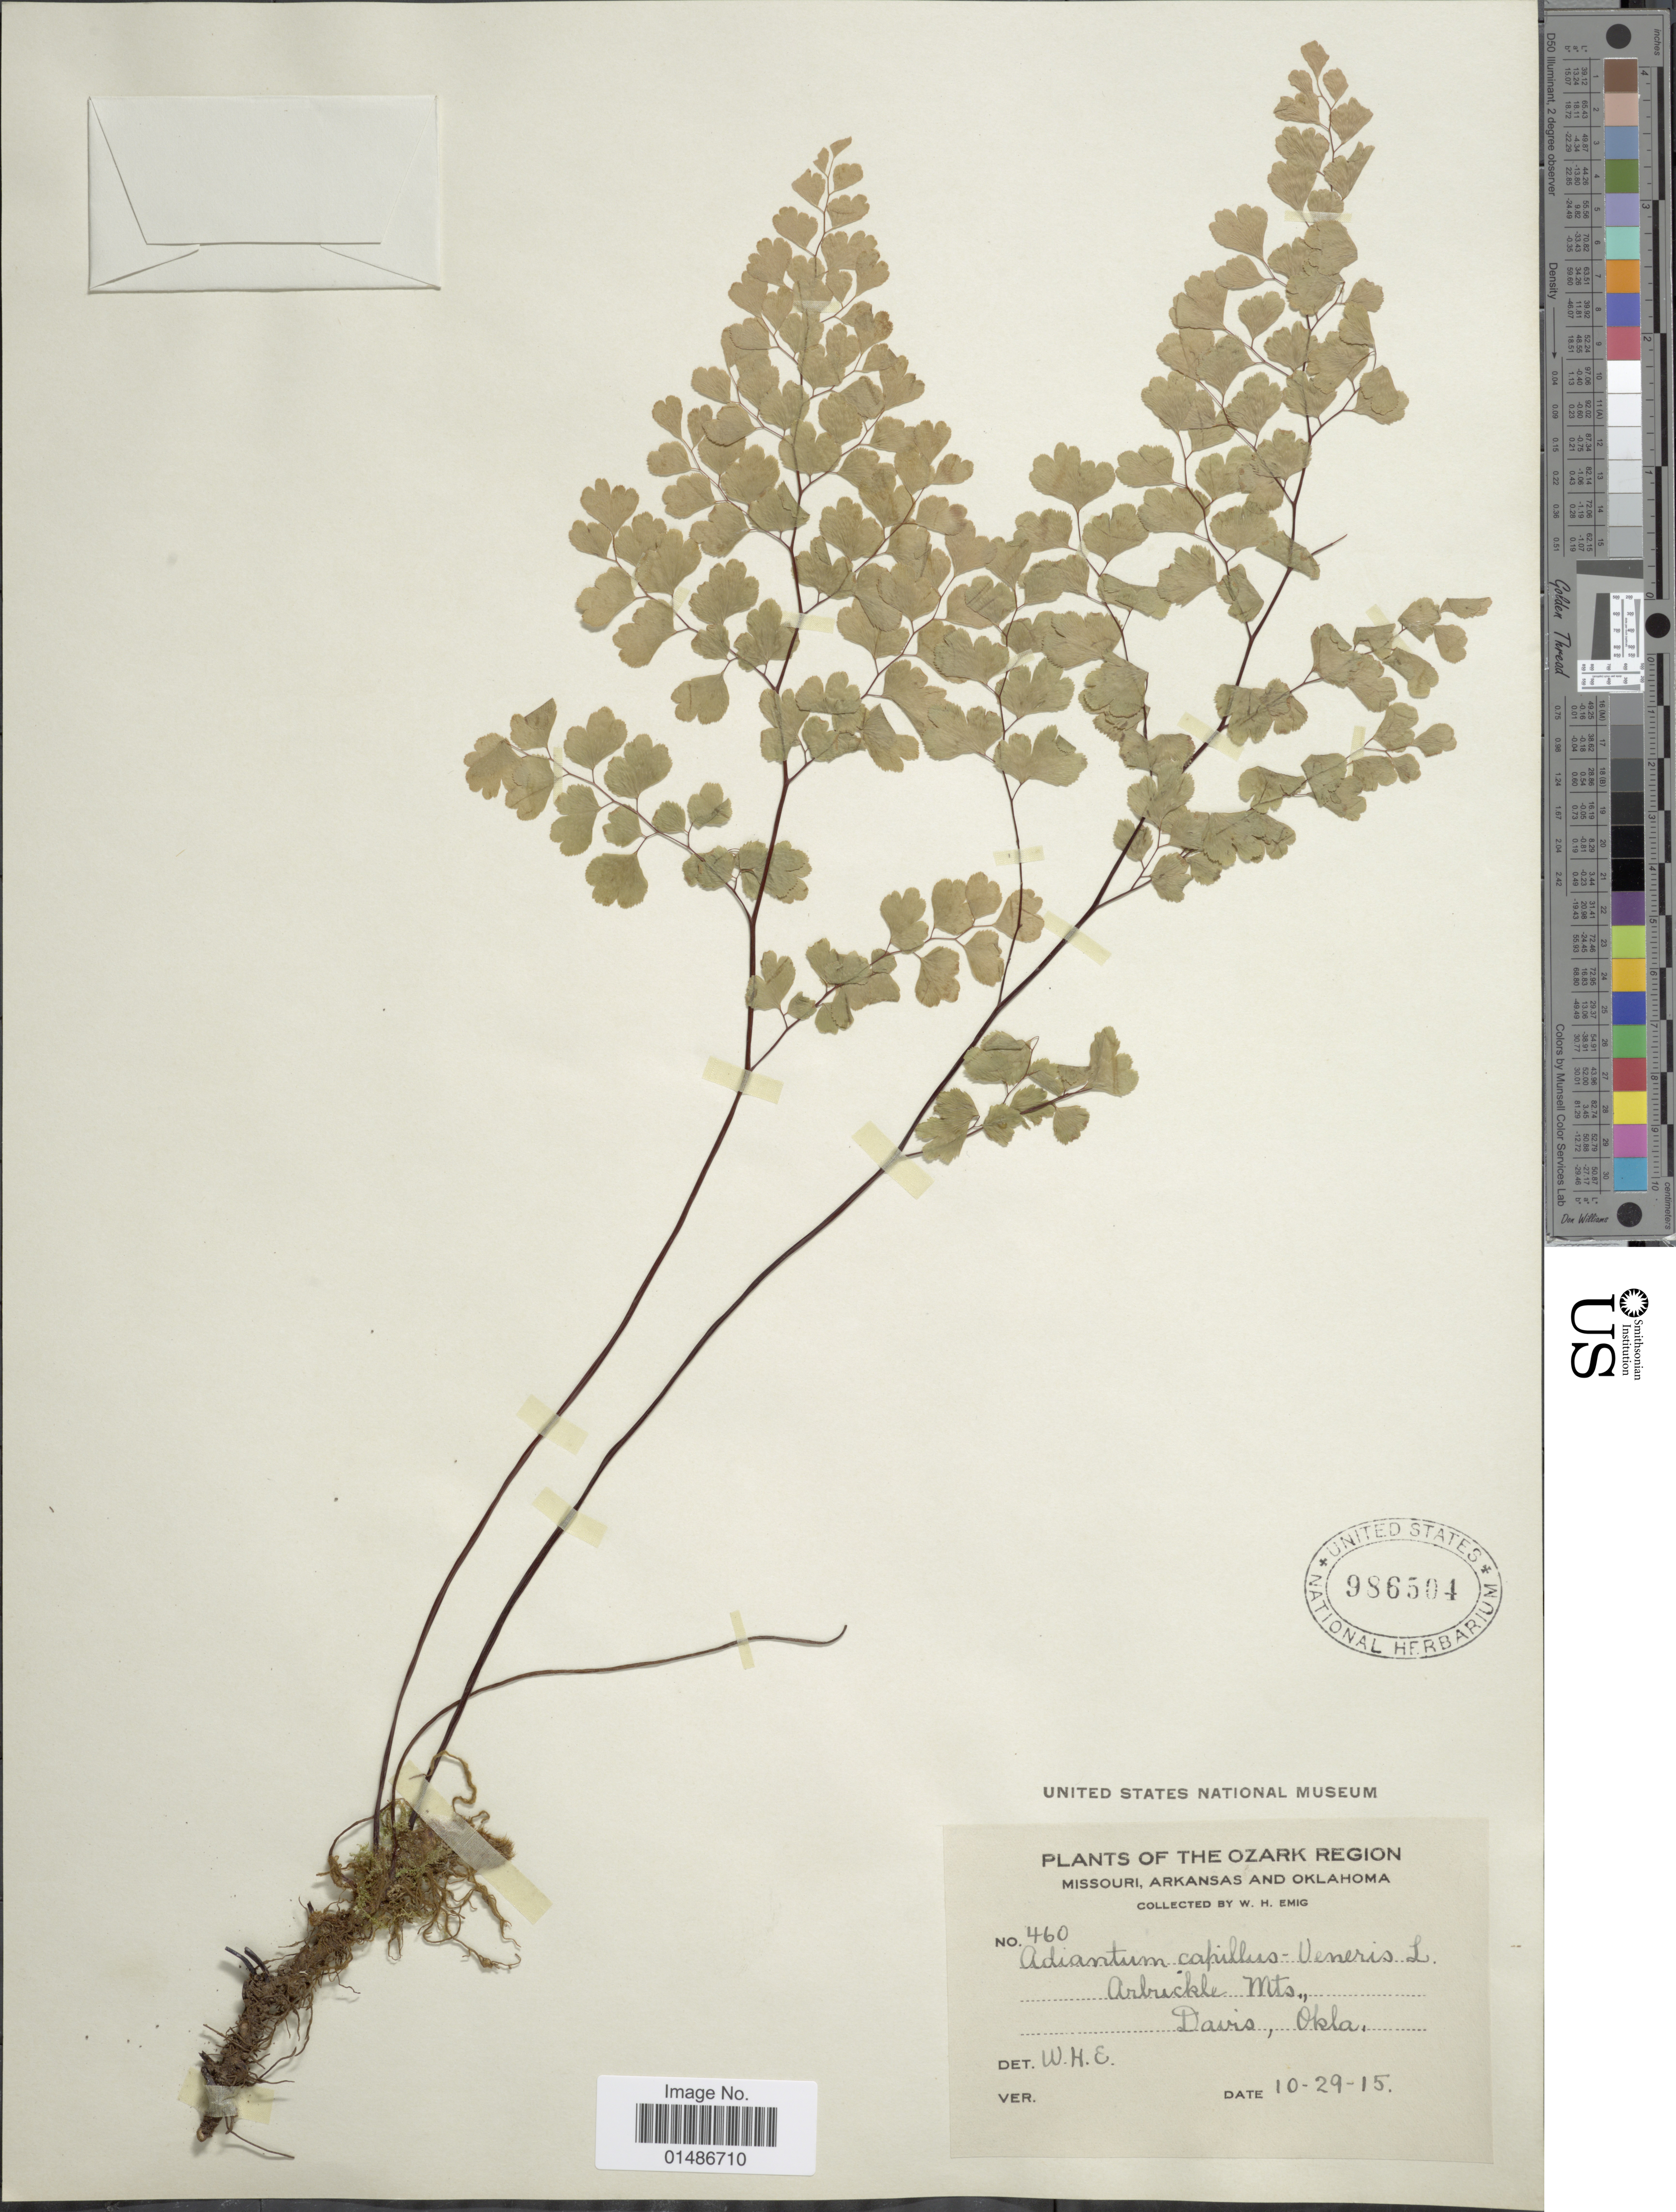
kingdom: Plantae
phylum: Tracheophyta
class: Polypodiopsida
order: Polypodiales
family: Pteridaceae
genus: Adiantum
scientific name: Adiantum capillus-veneris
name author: L.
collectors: W. H. Emig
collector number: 460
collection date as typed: Transcribed d/m/y: 29/10/15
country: United States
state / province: Oklahoma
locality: Ozark Region. Missouri, Arkansas and Oklahoma. Arbrickle Mts., Davis.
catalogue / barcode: US 986504